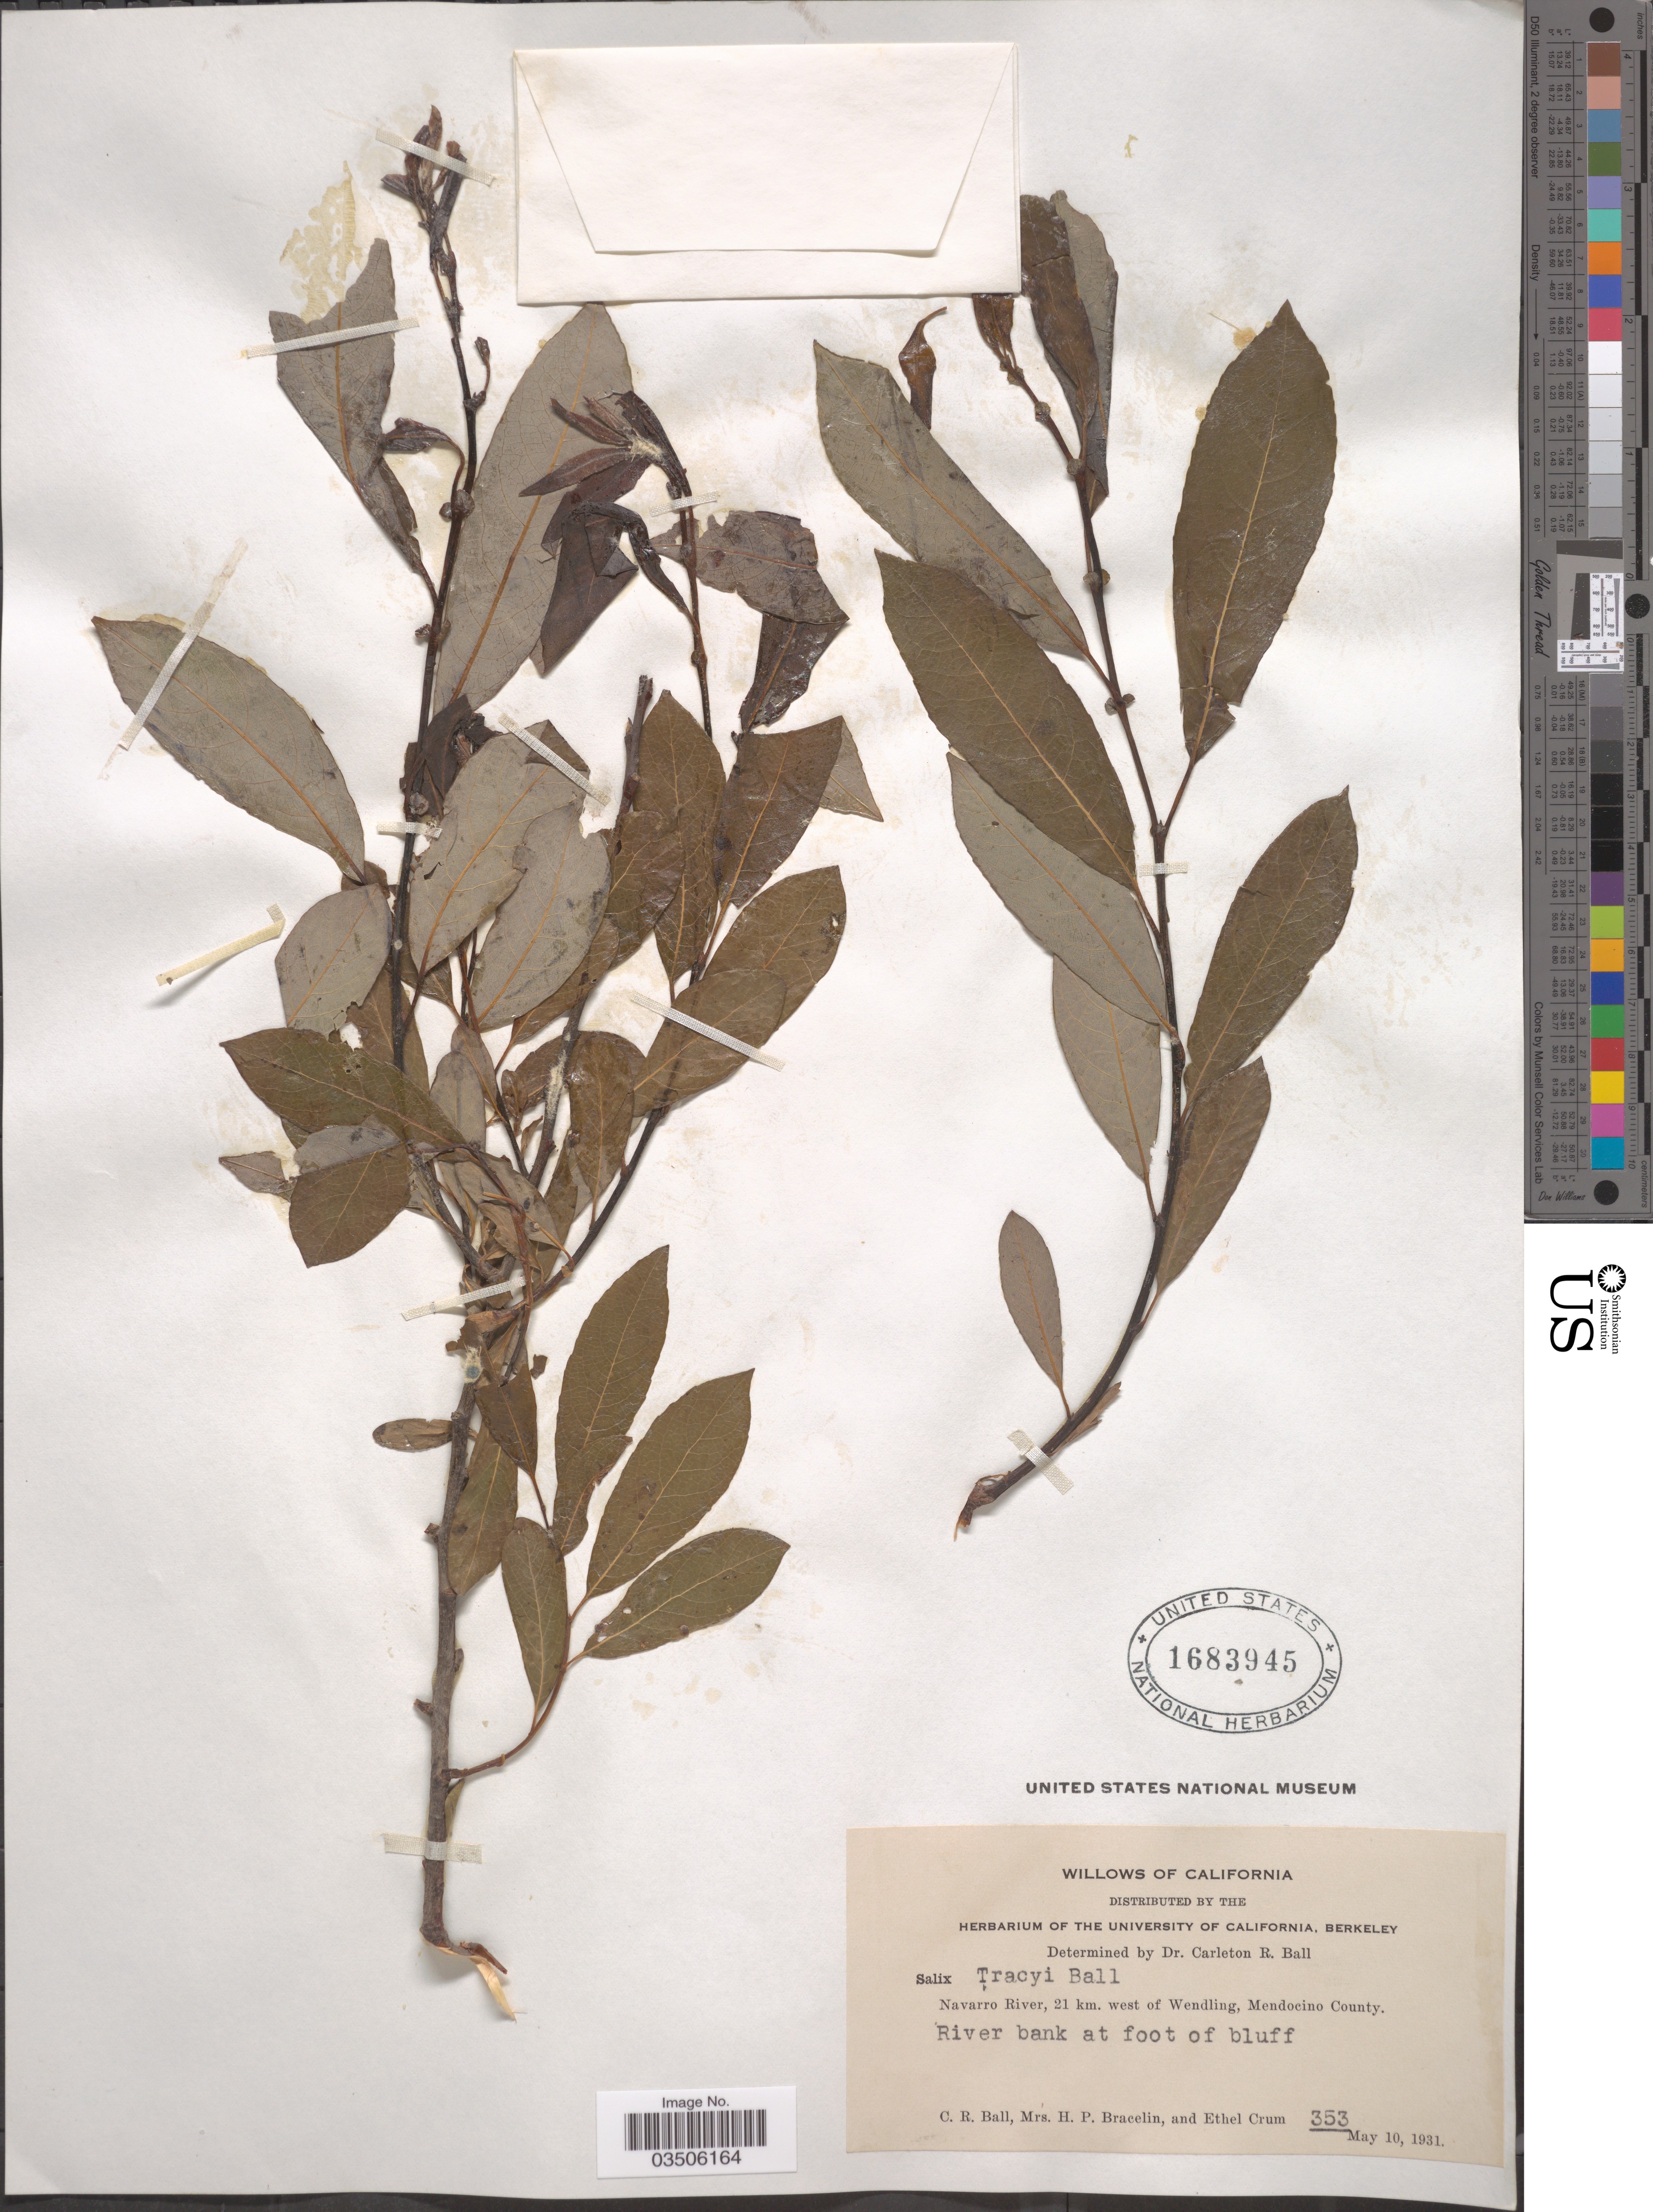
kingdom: Plantae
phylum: Tracheophyta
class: Magnoliopsida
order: Malpighiales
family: Salicaceae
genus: Salix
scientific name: Salix tracyi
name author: C.R. Ball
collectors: C. R. Ball, H. Bracelin & E. K. Crum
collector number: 353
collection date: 1931-05-10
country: United States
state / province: California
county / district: Mendocino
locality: Navarro River, 21 km. west of Wendling, Mendocino County. River bank at foot of bluff.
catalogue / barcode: US 1683945